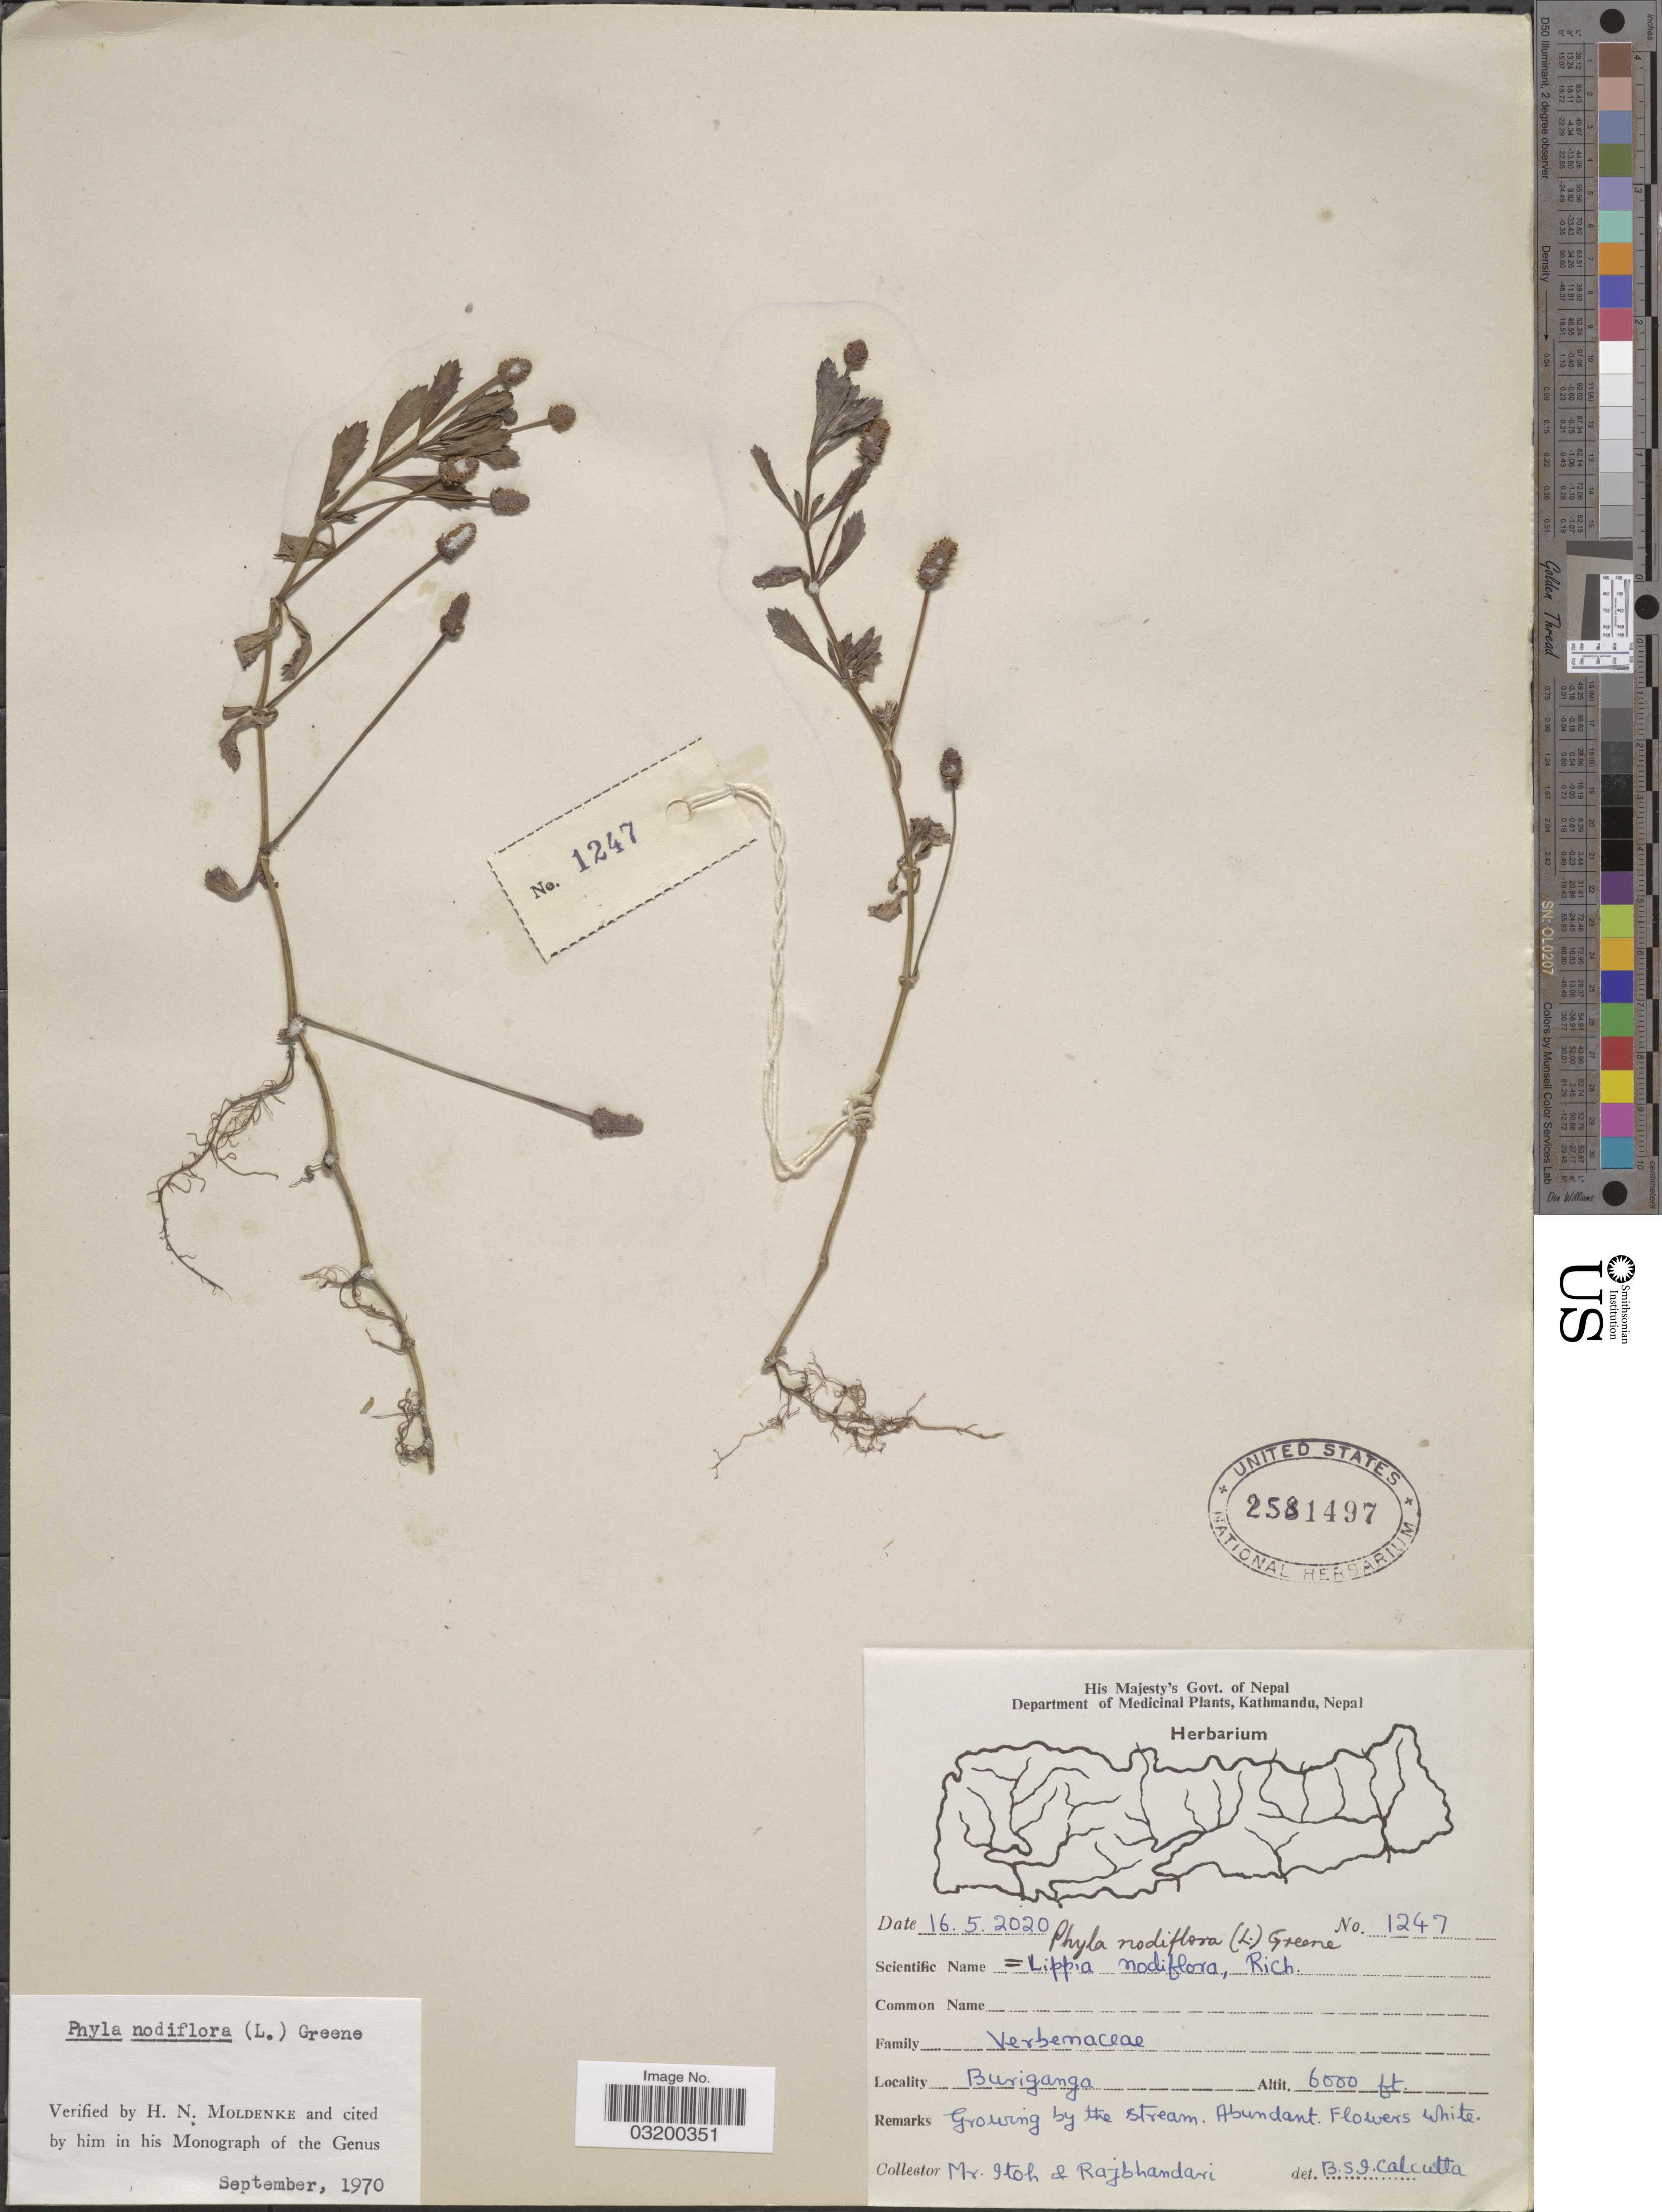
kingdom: Plantae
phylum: Tracheophyta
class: Magnoliopsida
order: Lamiales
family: Verbenaceae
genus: Phyla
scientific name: Phyla nodiflora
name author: (L.) Greene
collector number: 1247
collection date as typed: Transcribed d/m/y: 16/5/2020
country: Nepal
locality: Buriganga.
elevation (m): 1829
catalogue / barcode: US 2581497